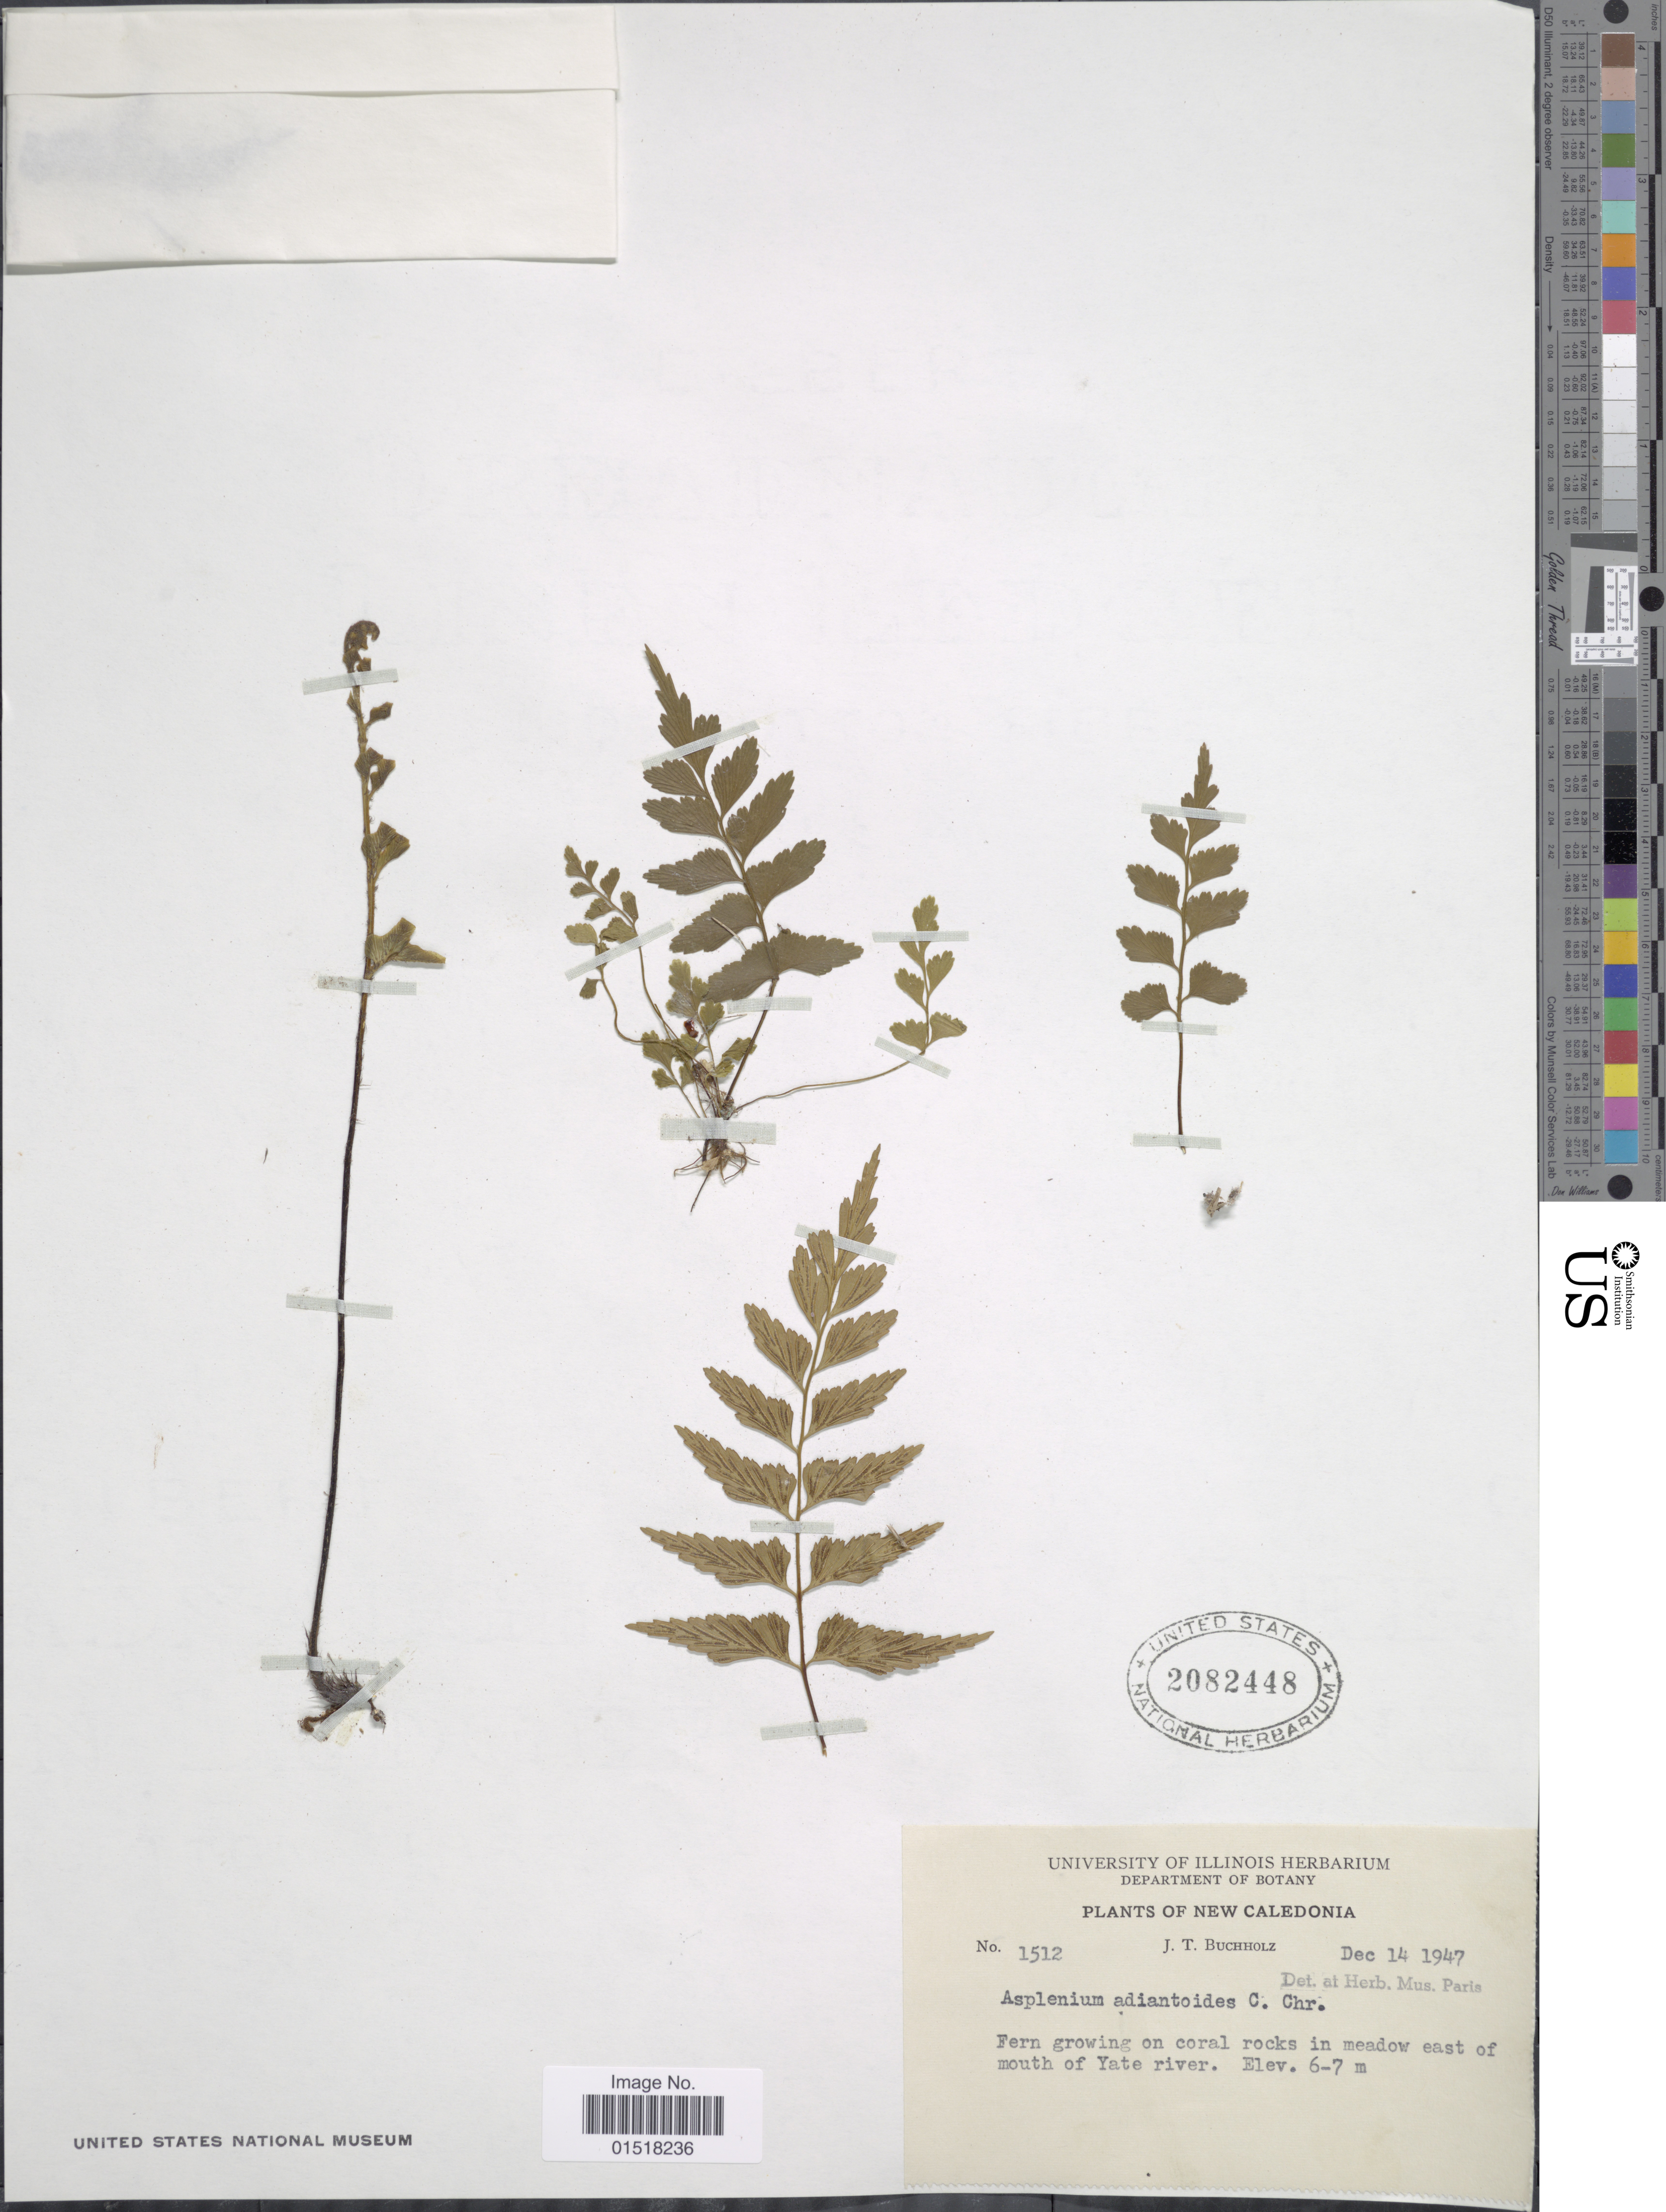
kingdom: Plantae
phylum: Tracheophyta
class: Polypodiopsida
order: Polypodiales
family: Aspleniaceae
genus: Asplenium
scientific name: Asplenium polyodon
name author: G. Forst.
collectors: J. T. Buchholz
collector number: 1512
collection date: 1947-12-14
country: New Caledonia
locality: Fern growing on coral rocks in meadow east of mouth of Yate river.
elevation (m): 6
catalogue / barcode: US 2082448